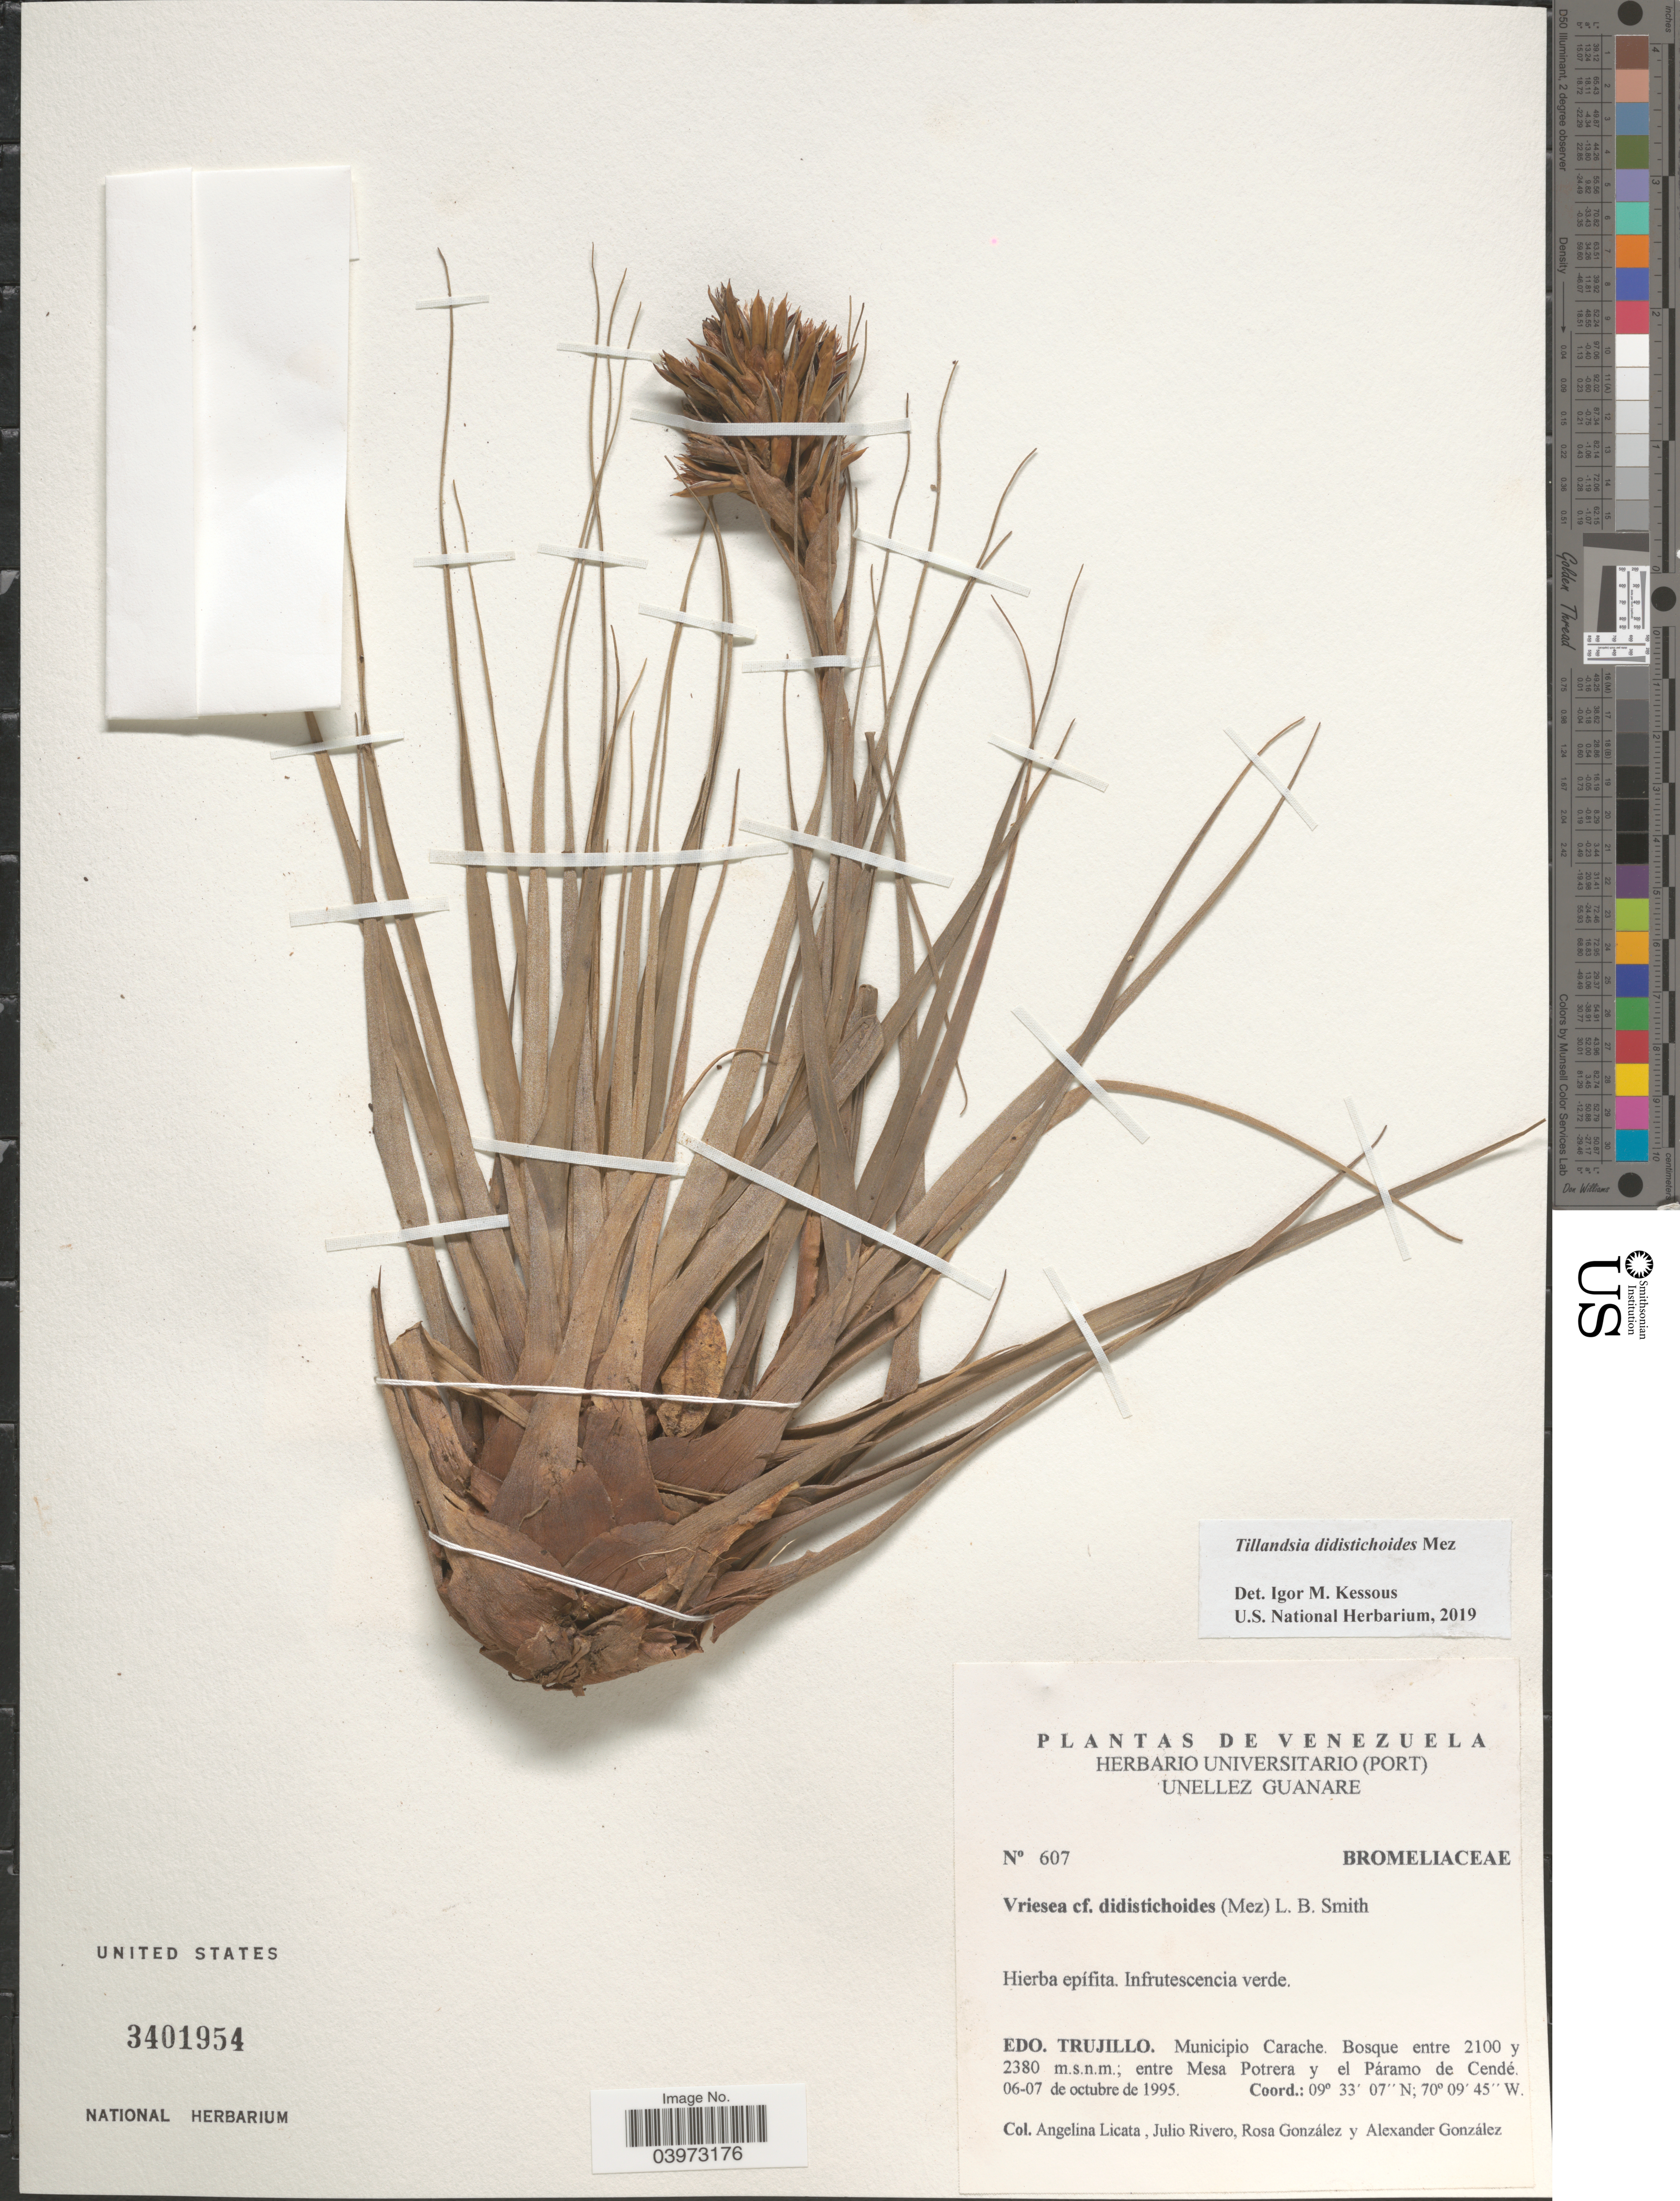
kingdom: Plantae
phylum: Tracheophyta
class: Liliopsida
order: Poales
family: Bromeliaceae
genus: Tillandsia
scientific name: Tillandsia didistichoides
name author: Mez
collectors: A. Licata, J. Rivero, R. González & A. C. González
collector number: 607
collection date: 1995-10-06/1995-10-07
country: Venezuela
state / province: Trujillo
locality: Municipio Carache. Entre Mesa Potrera y el Páramo de Cendé.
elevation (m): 2100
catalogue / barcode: US 3401954